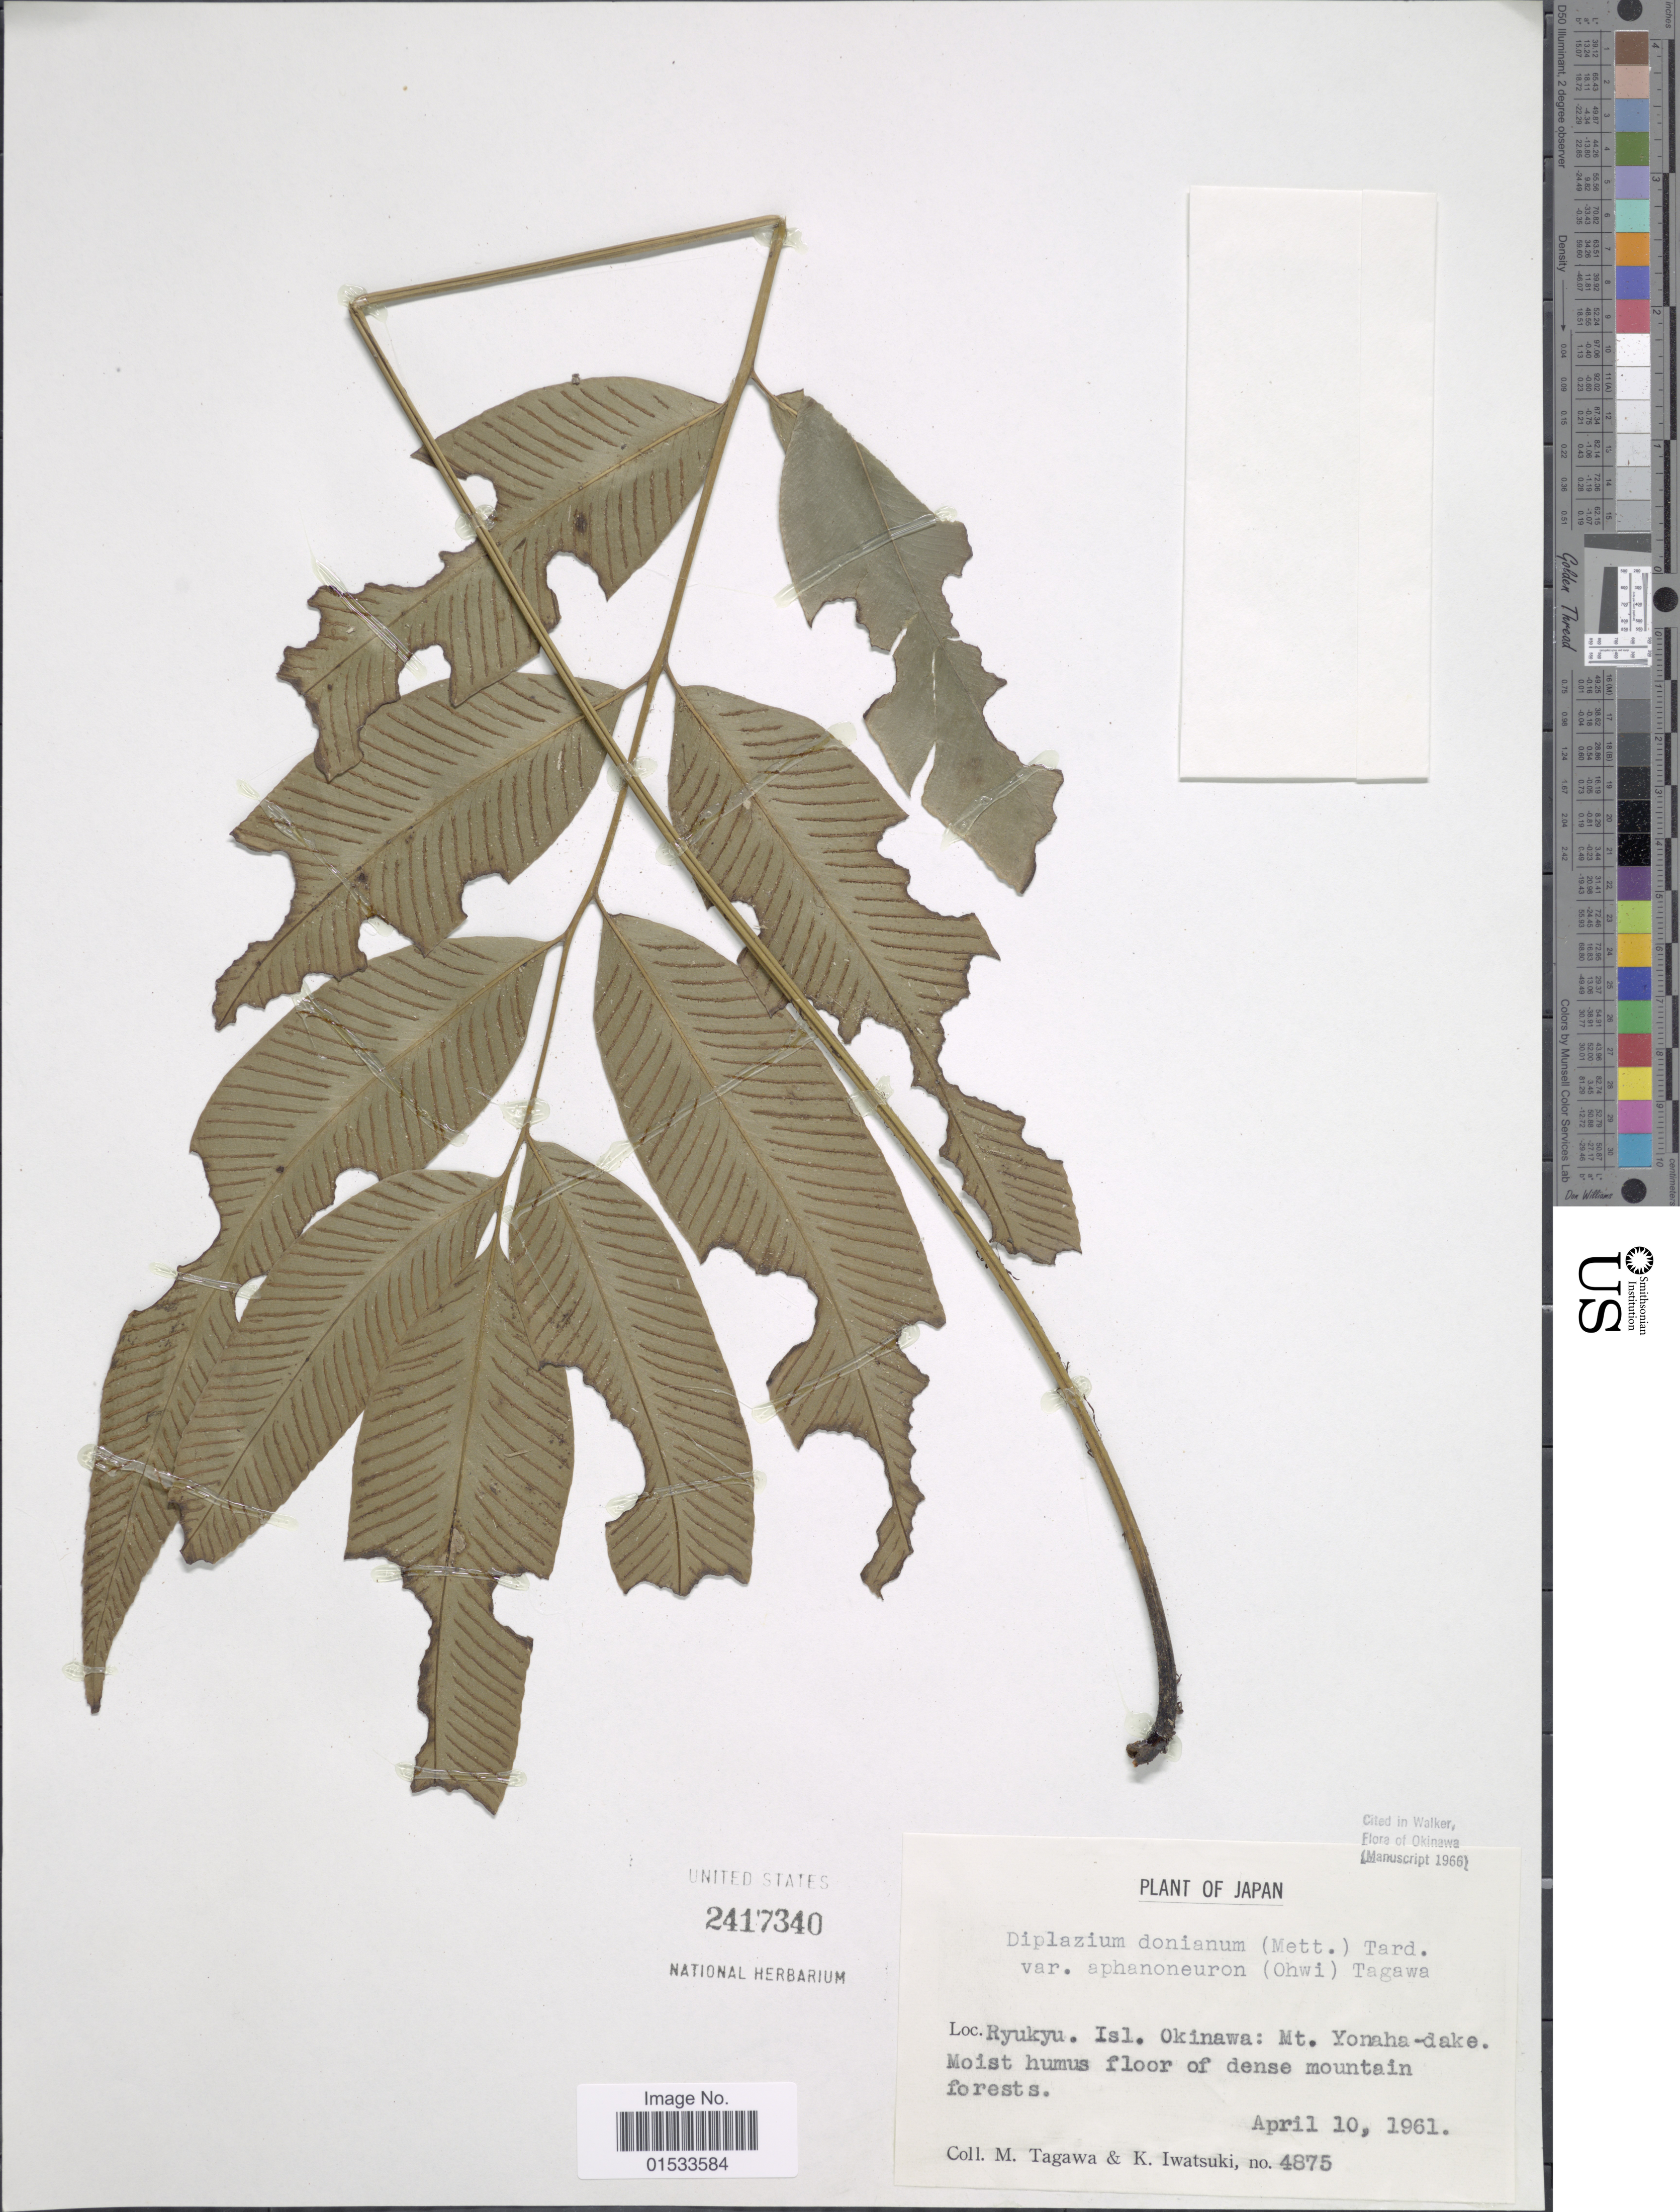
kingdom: Plantae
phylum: Tracheophyta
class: Polypodiopsida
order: Polypodiales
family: Athyriaceae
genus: Diplazium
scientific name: Diplazium donianum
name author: (Mett.) Tardieu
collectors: M. Tagawa & Y. Iwasak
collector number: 4875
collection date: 1961-04-10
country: Japan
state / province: Okinawa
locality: Ryukyu, Isl. Okinawa: Mt. Yonaha- dake.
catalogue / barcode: US 2417340